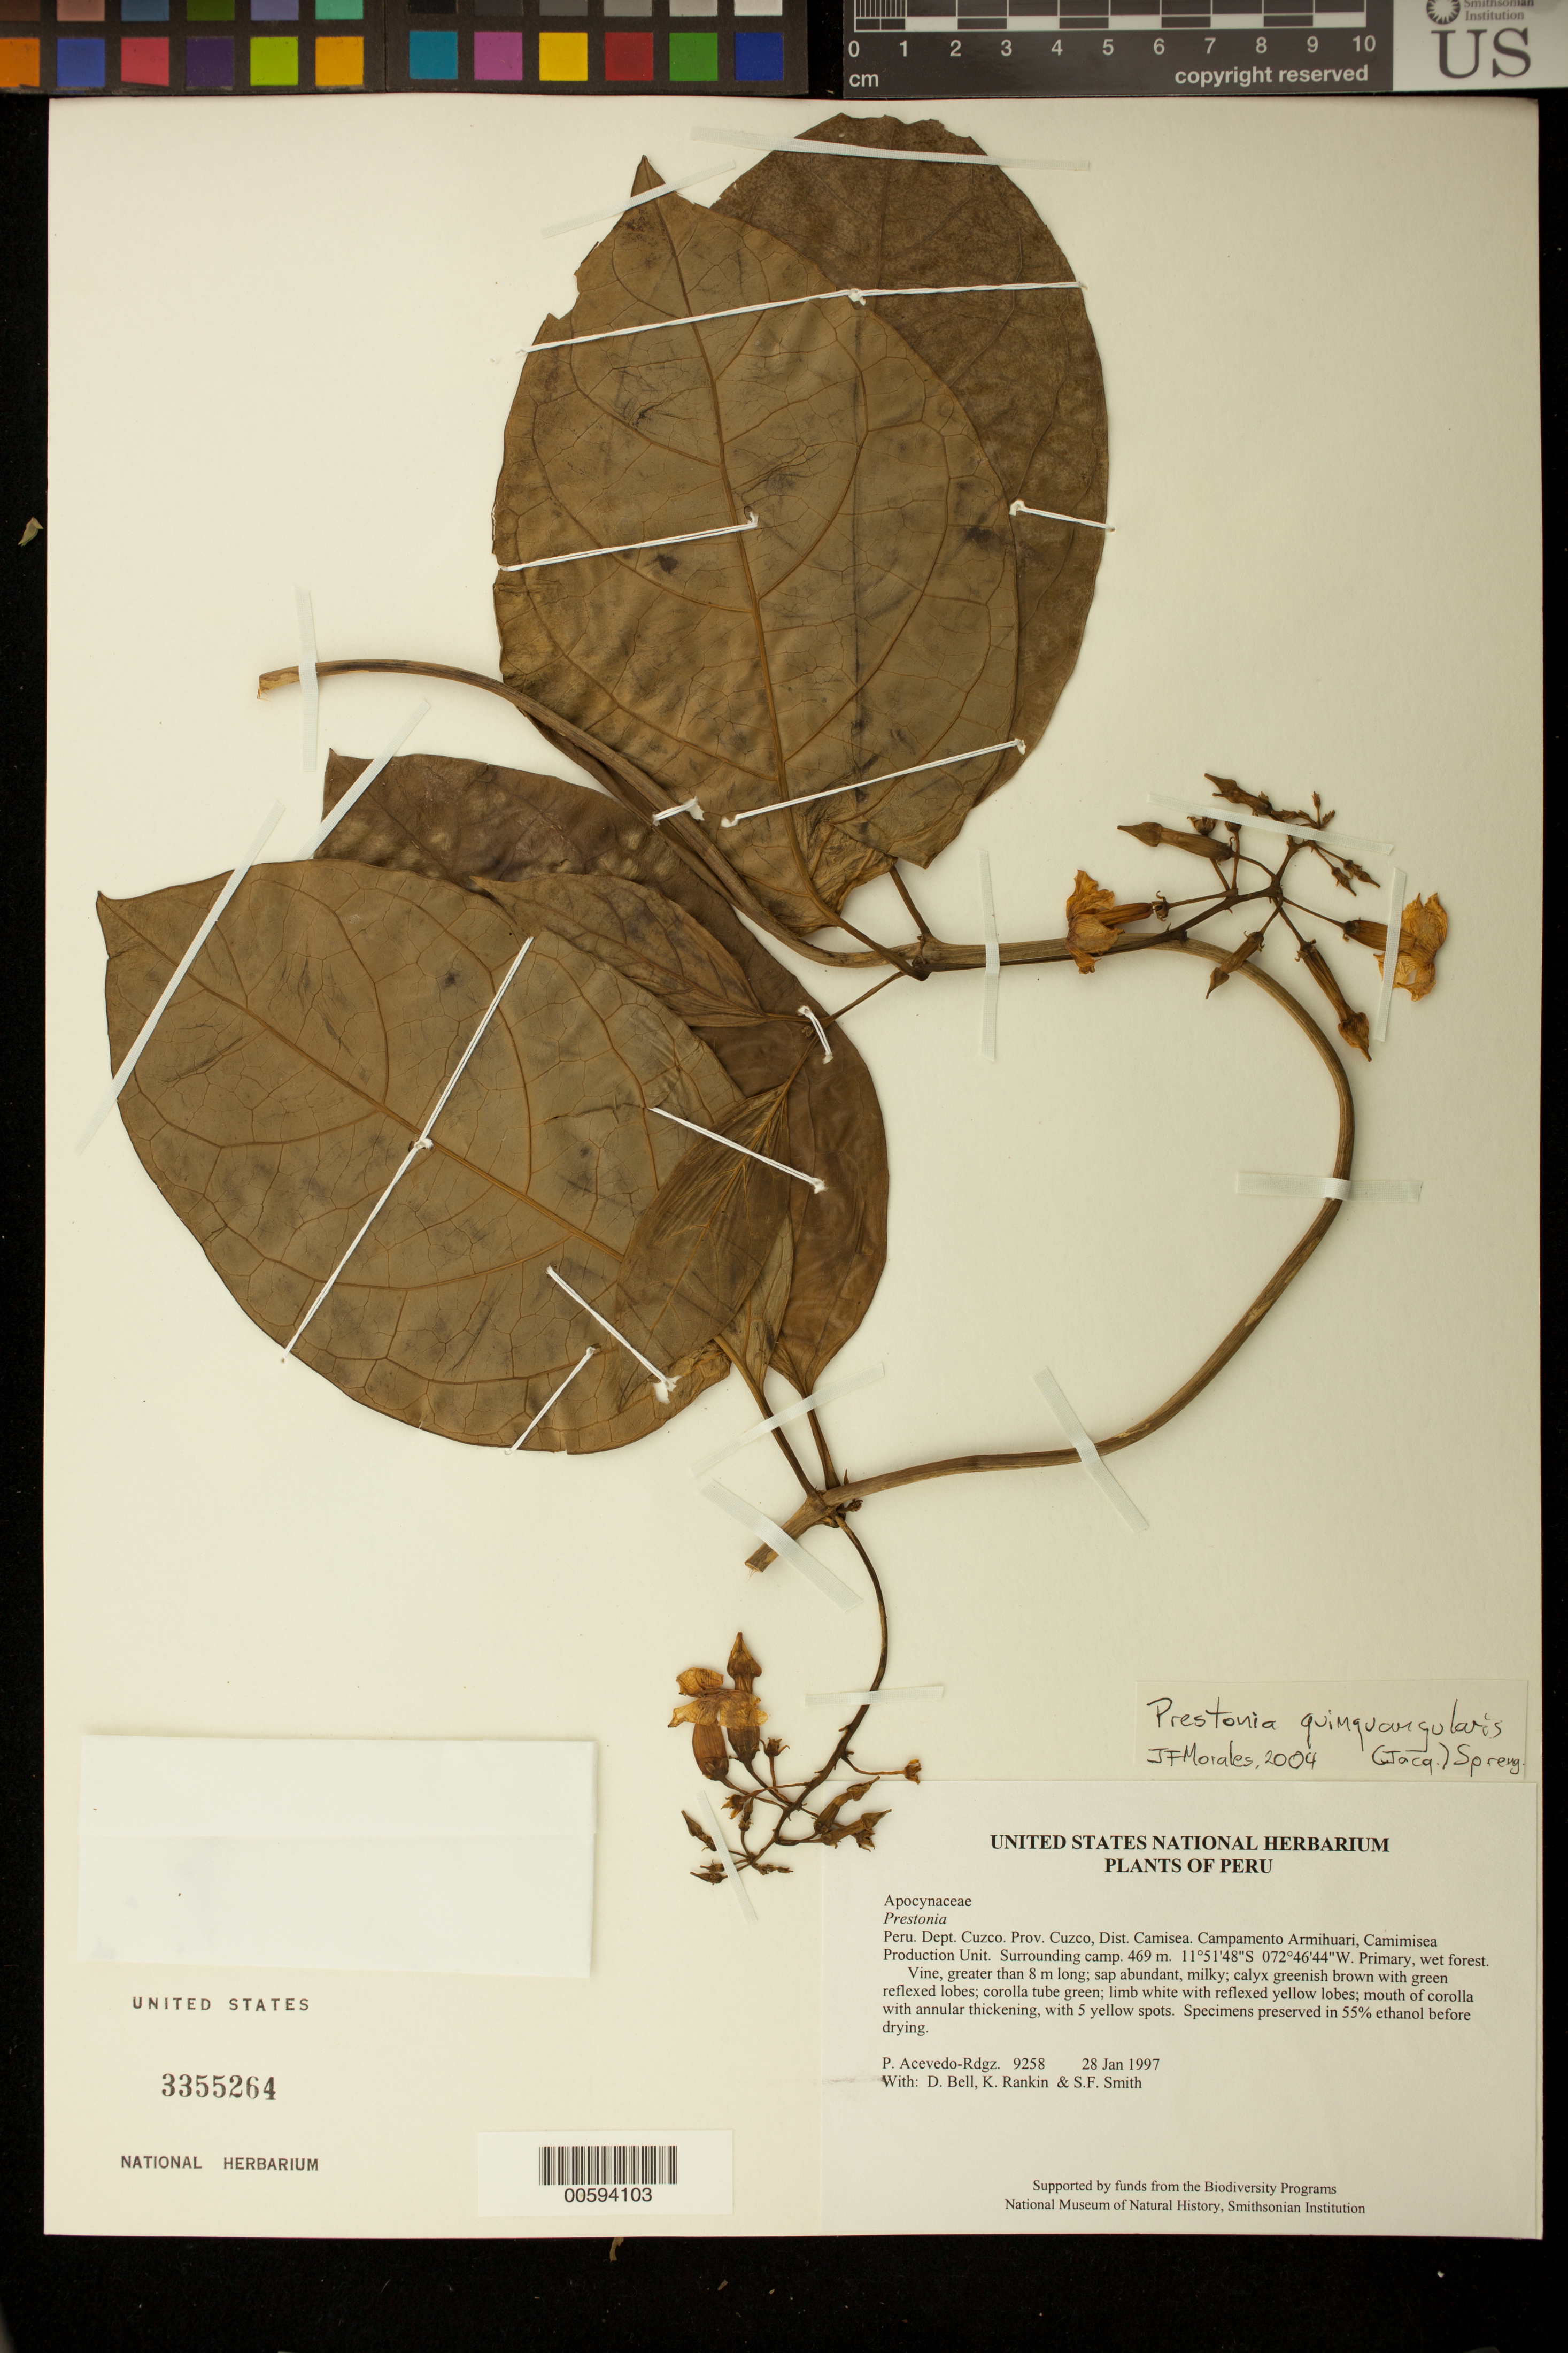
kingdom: Plantae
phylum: Tracheophyta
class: Magnoliopsida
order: Gentianales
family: Apocynaceae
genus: Prestonia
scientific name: Prestonia quinquangularis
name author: (Jacq.) Spreng.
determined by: Morales, F.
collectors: P. Acevedo-Rodr., D. A. Bell, K. B. Rankin & S.F. Smith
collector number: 9258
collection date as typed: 28 Jan 1997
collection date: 1997-01-28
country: Peru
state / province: Cusco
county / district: Cusco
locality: Districto Camisea, Campamento Armihuari, Camimisea Production Unit. Surrounding camp.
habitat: Primary, wet forest.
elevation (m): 469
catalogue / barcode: US 3355264